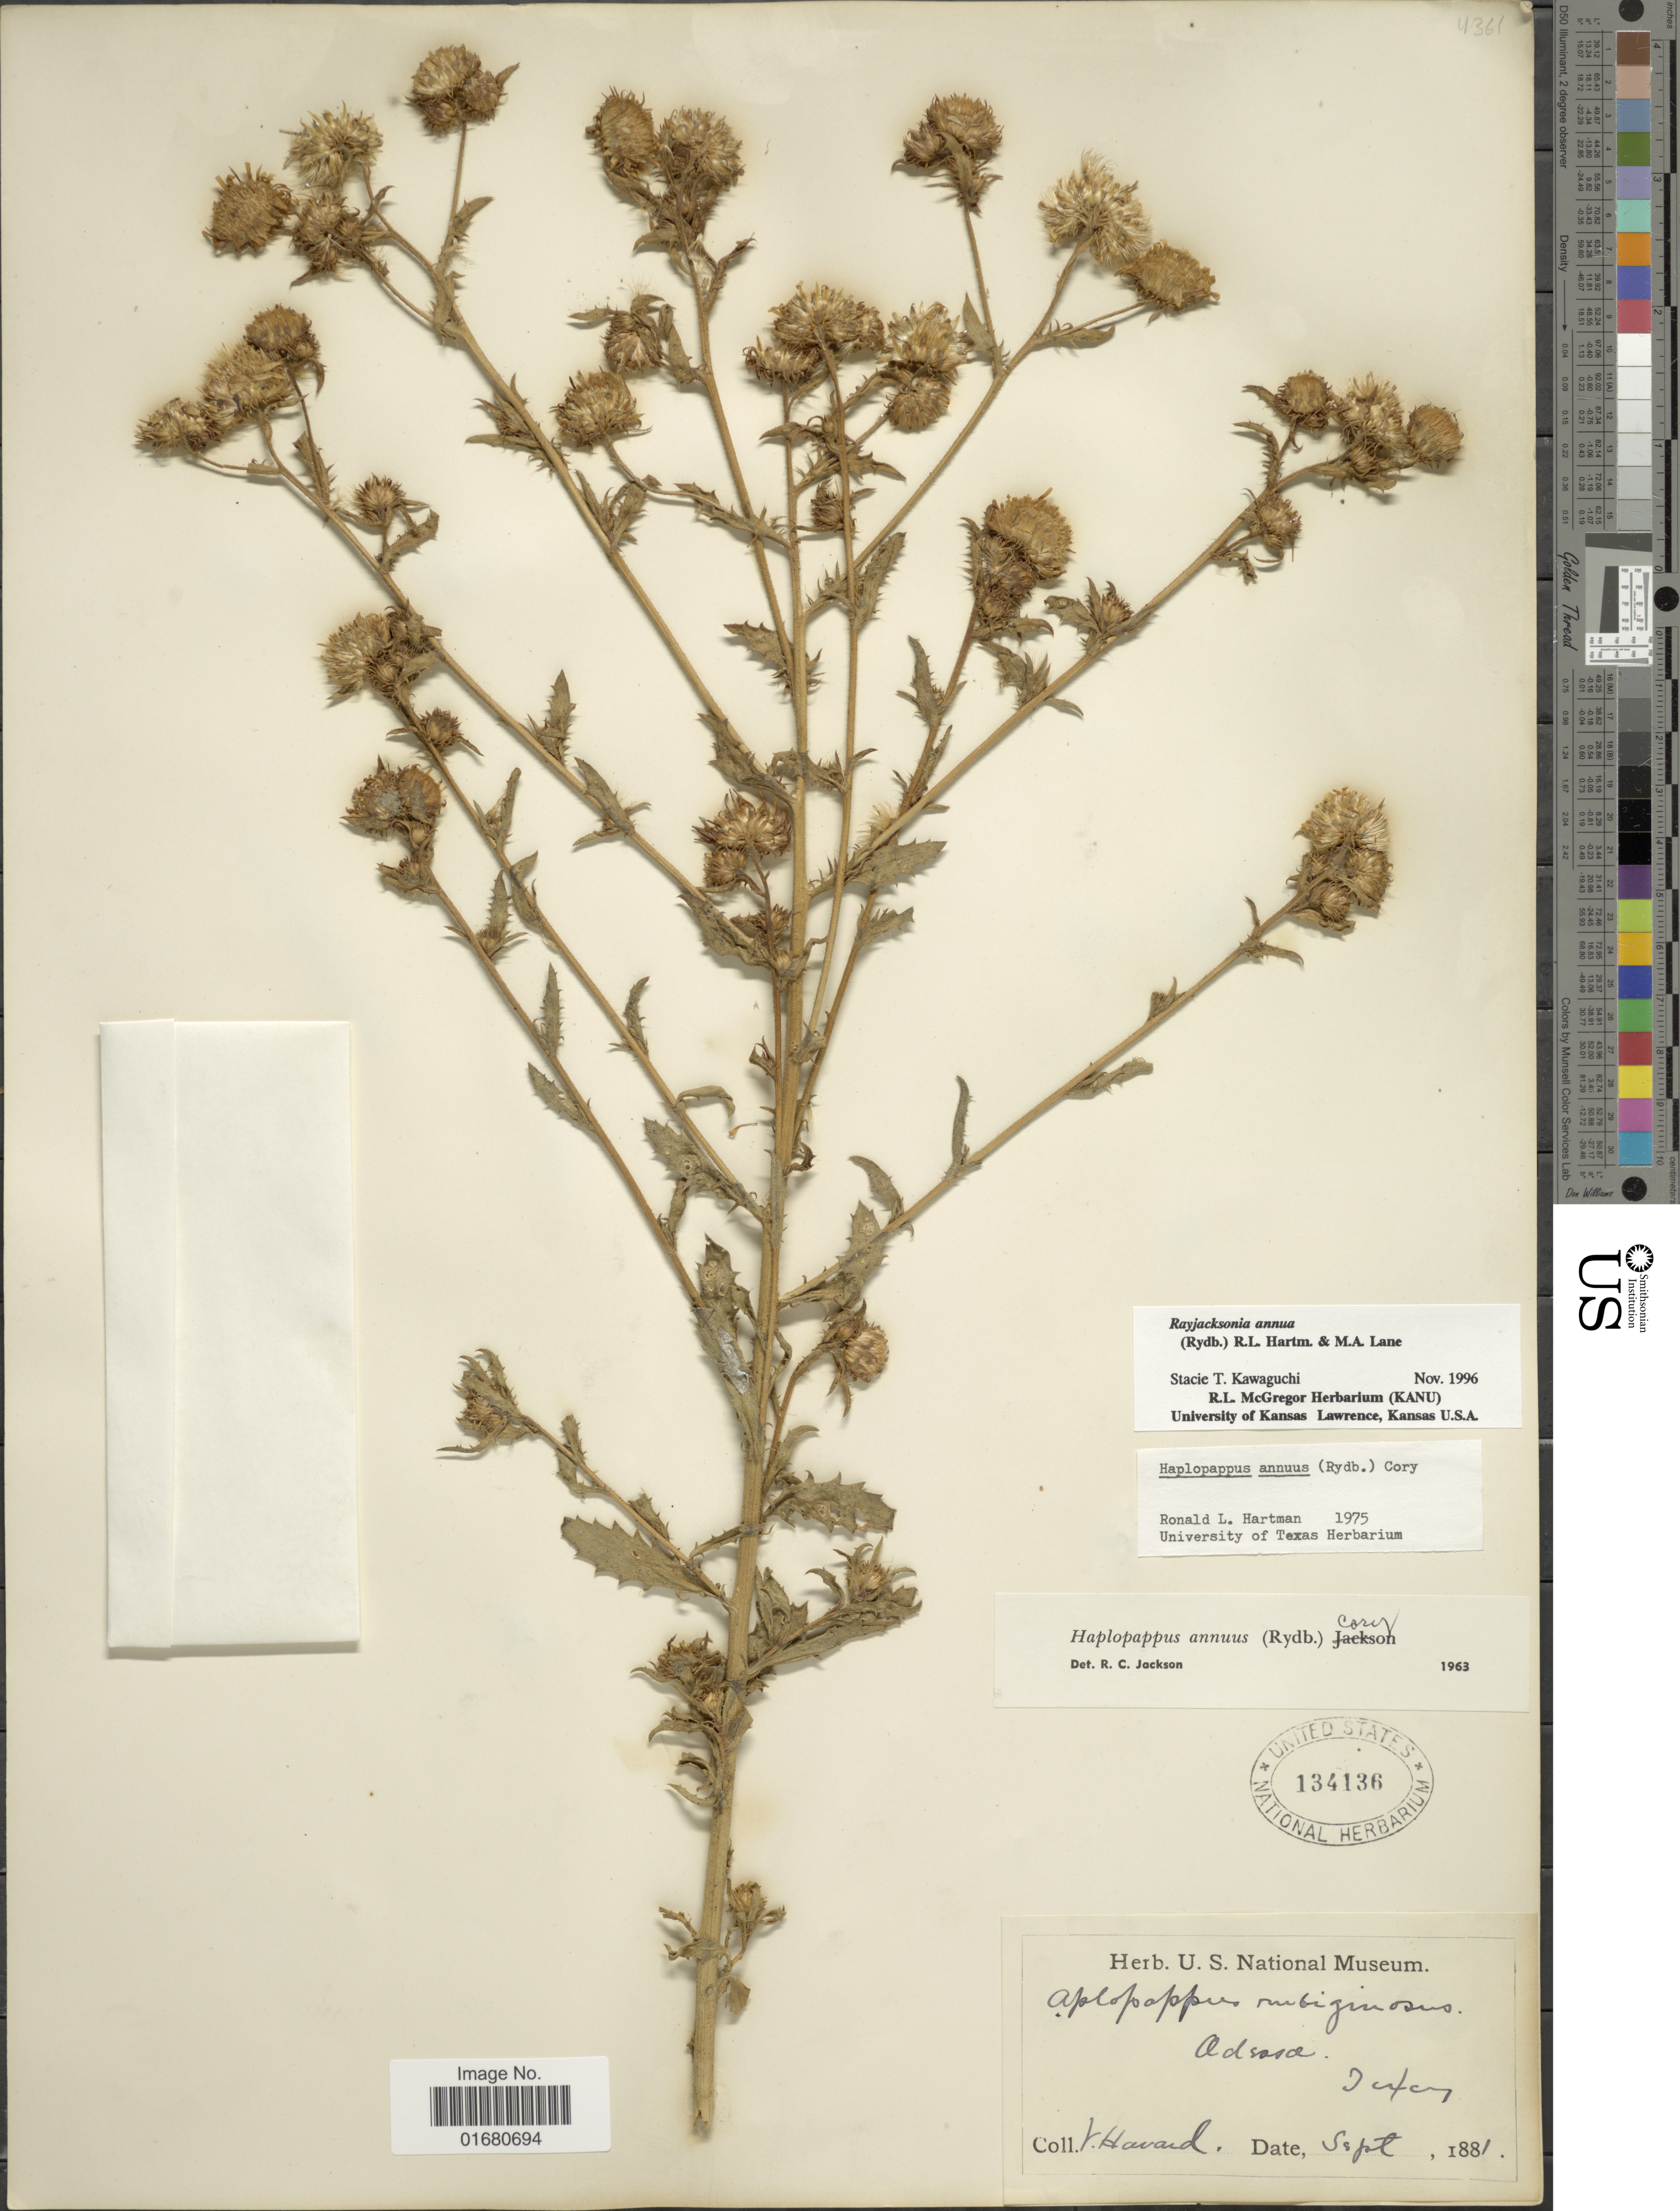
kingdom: Plantae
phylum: Tracheophyta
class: Magnoliopsida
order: Asterales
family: Asteraceae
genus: Rayjacksonia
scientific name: Rayjacksonia annua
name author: (Rydb.) R.L. Hartm. & M.A. Lane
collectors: V. Harvard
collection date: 1881-09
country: United States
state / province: Texas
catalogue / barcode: US 134136